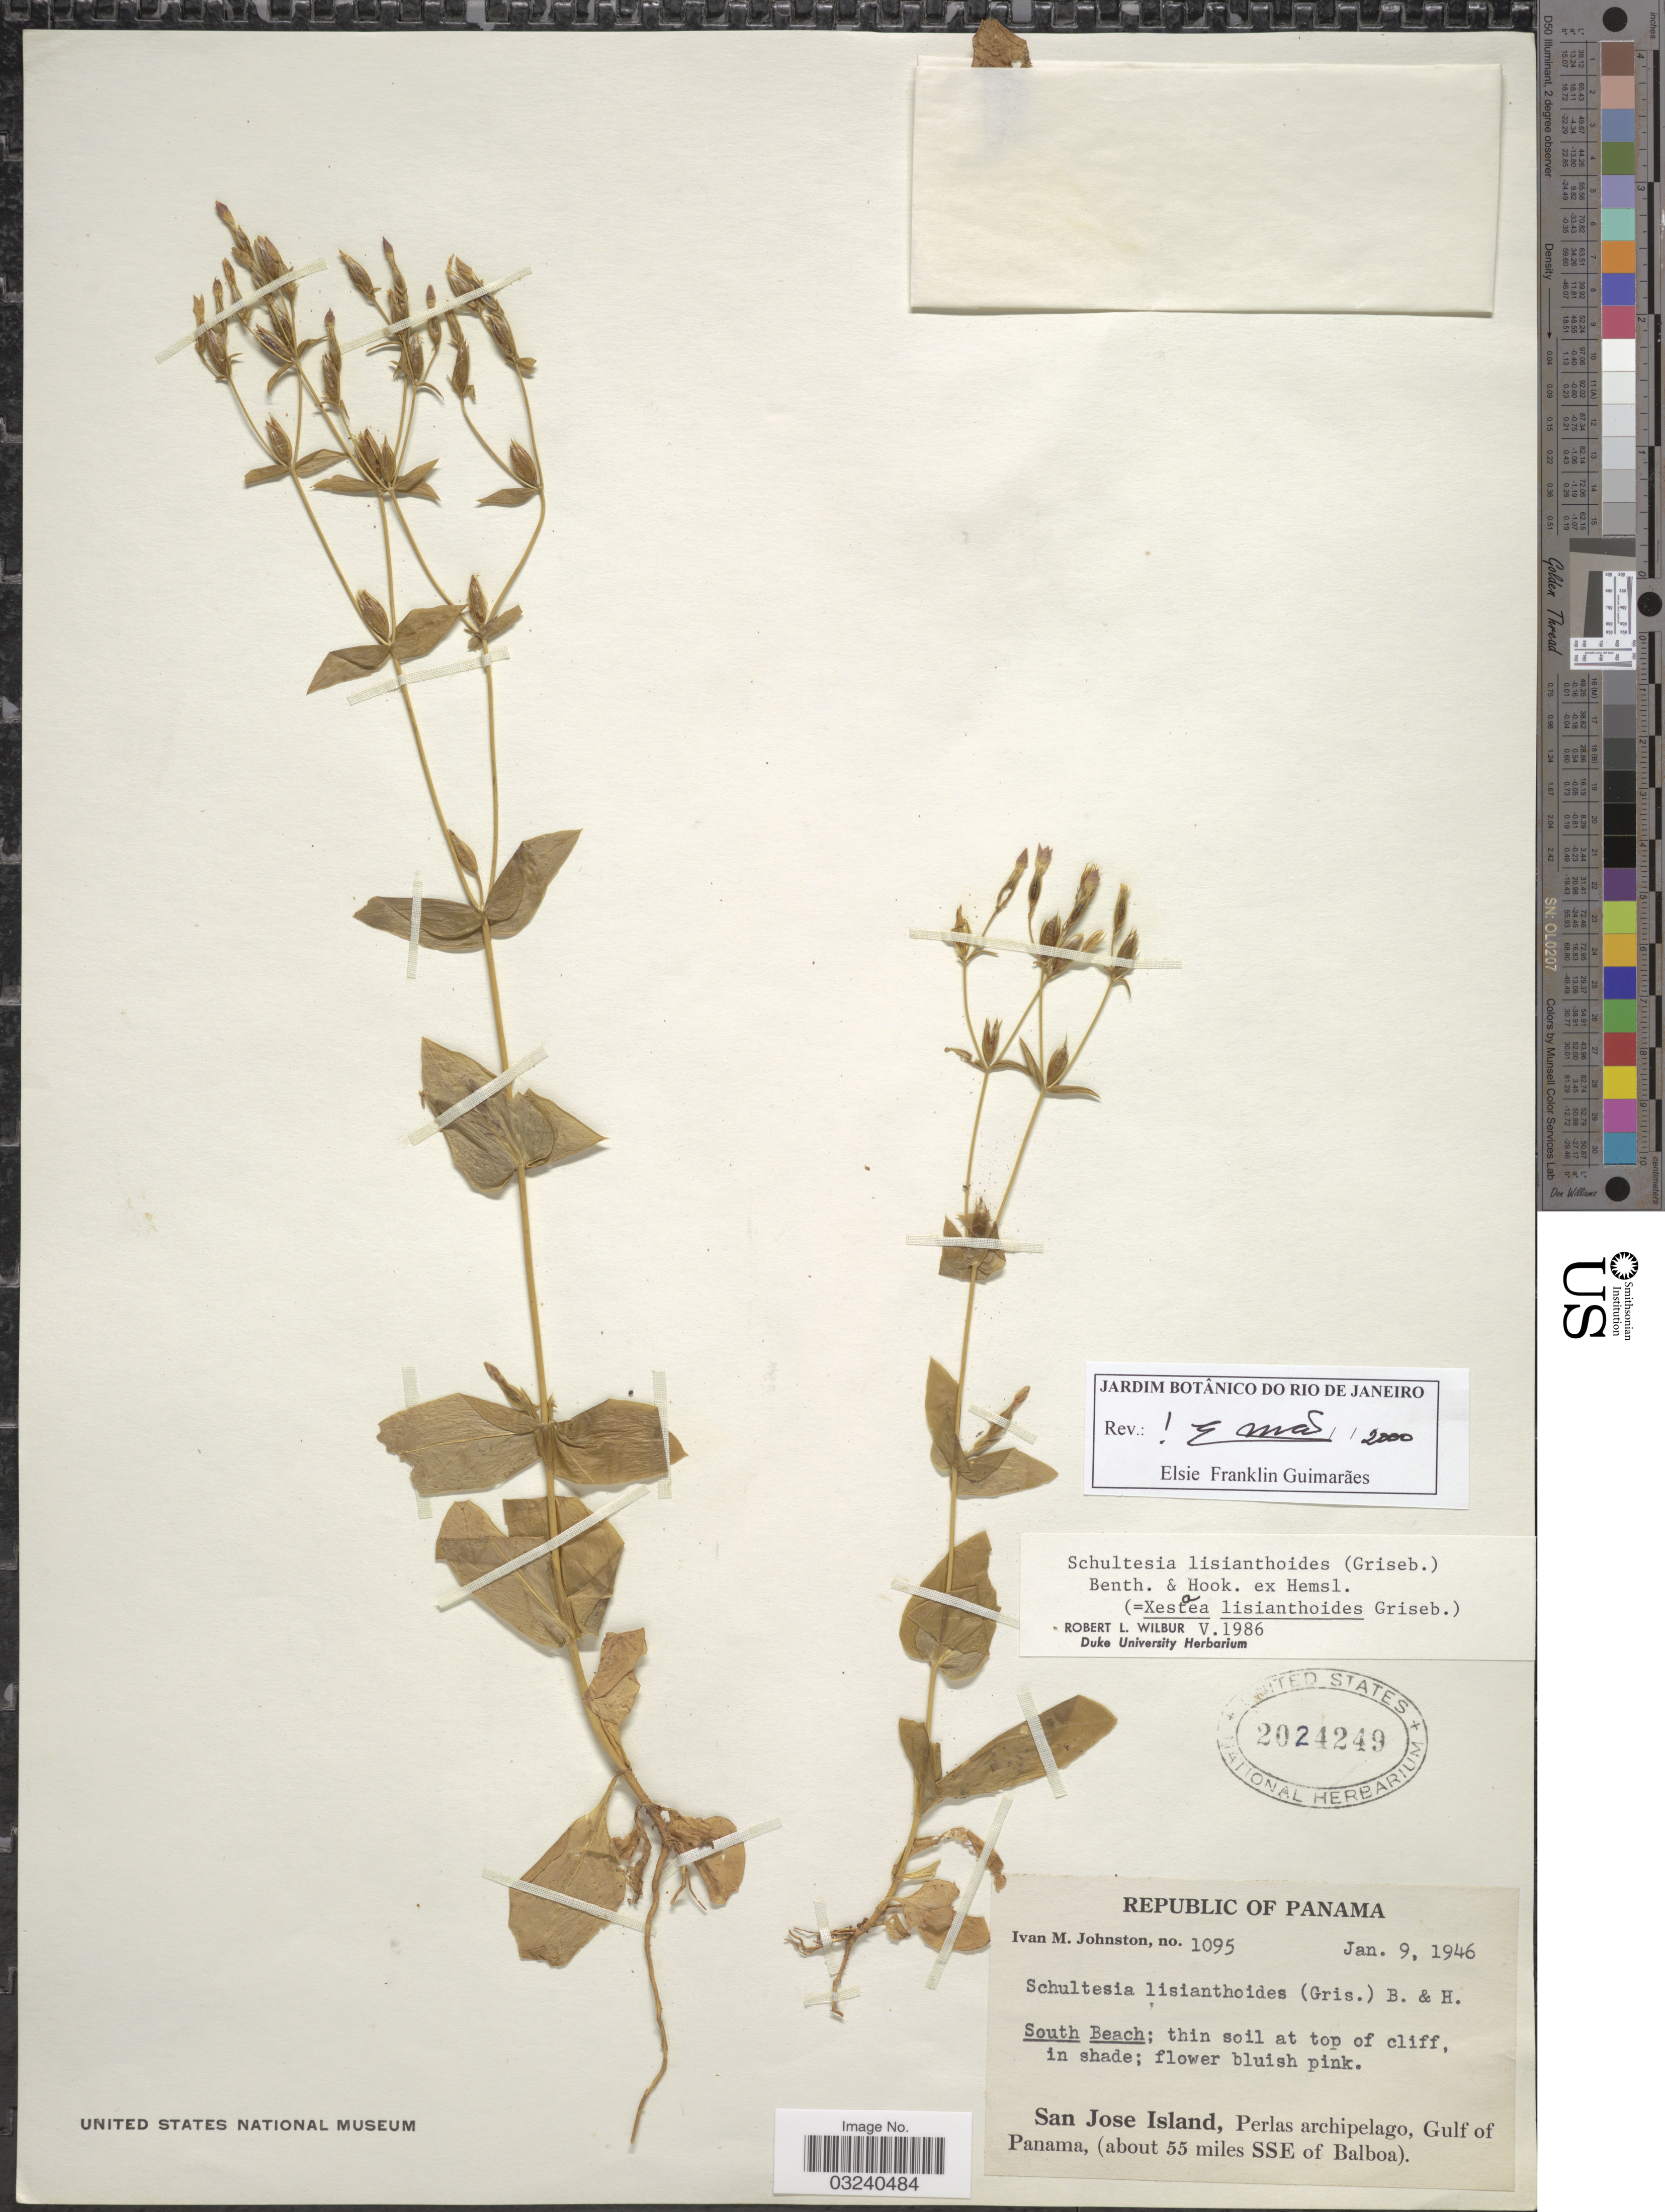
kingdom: Plantae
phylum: Tracheophyta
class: Magnoliopsida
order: Gentianales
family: Gentianaceae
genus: Schultesia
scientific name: Schultesia lisianthoides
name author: (Griseb.) Benth. & Hook. f. ex Hemsl.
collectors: I.M. Johnston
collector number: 1095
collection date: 1946-01-09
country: Panama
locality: South Beach: thin soil at top of cliff, in shade. San Jose Island, Perlas archipelago, Gulf of Panama, (about 55 miles SSE of Balboa).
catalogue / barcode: US 2024249